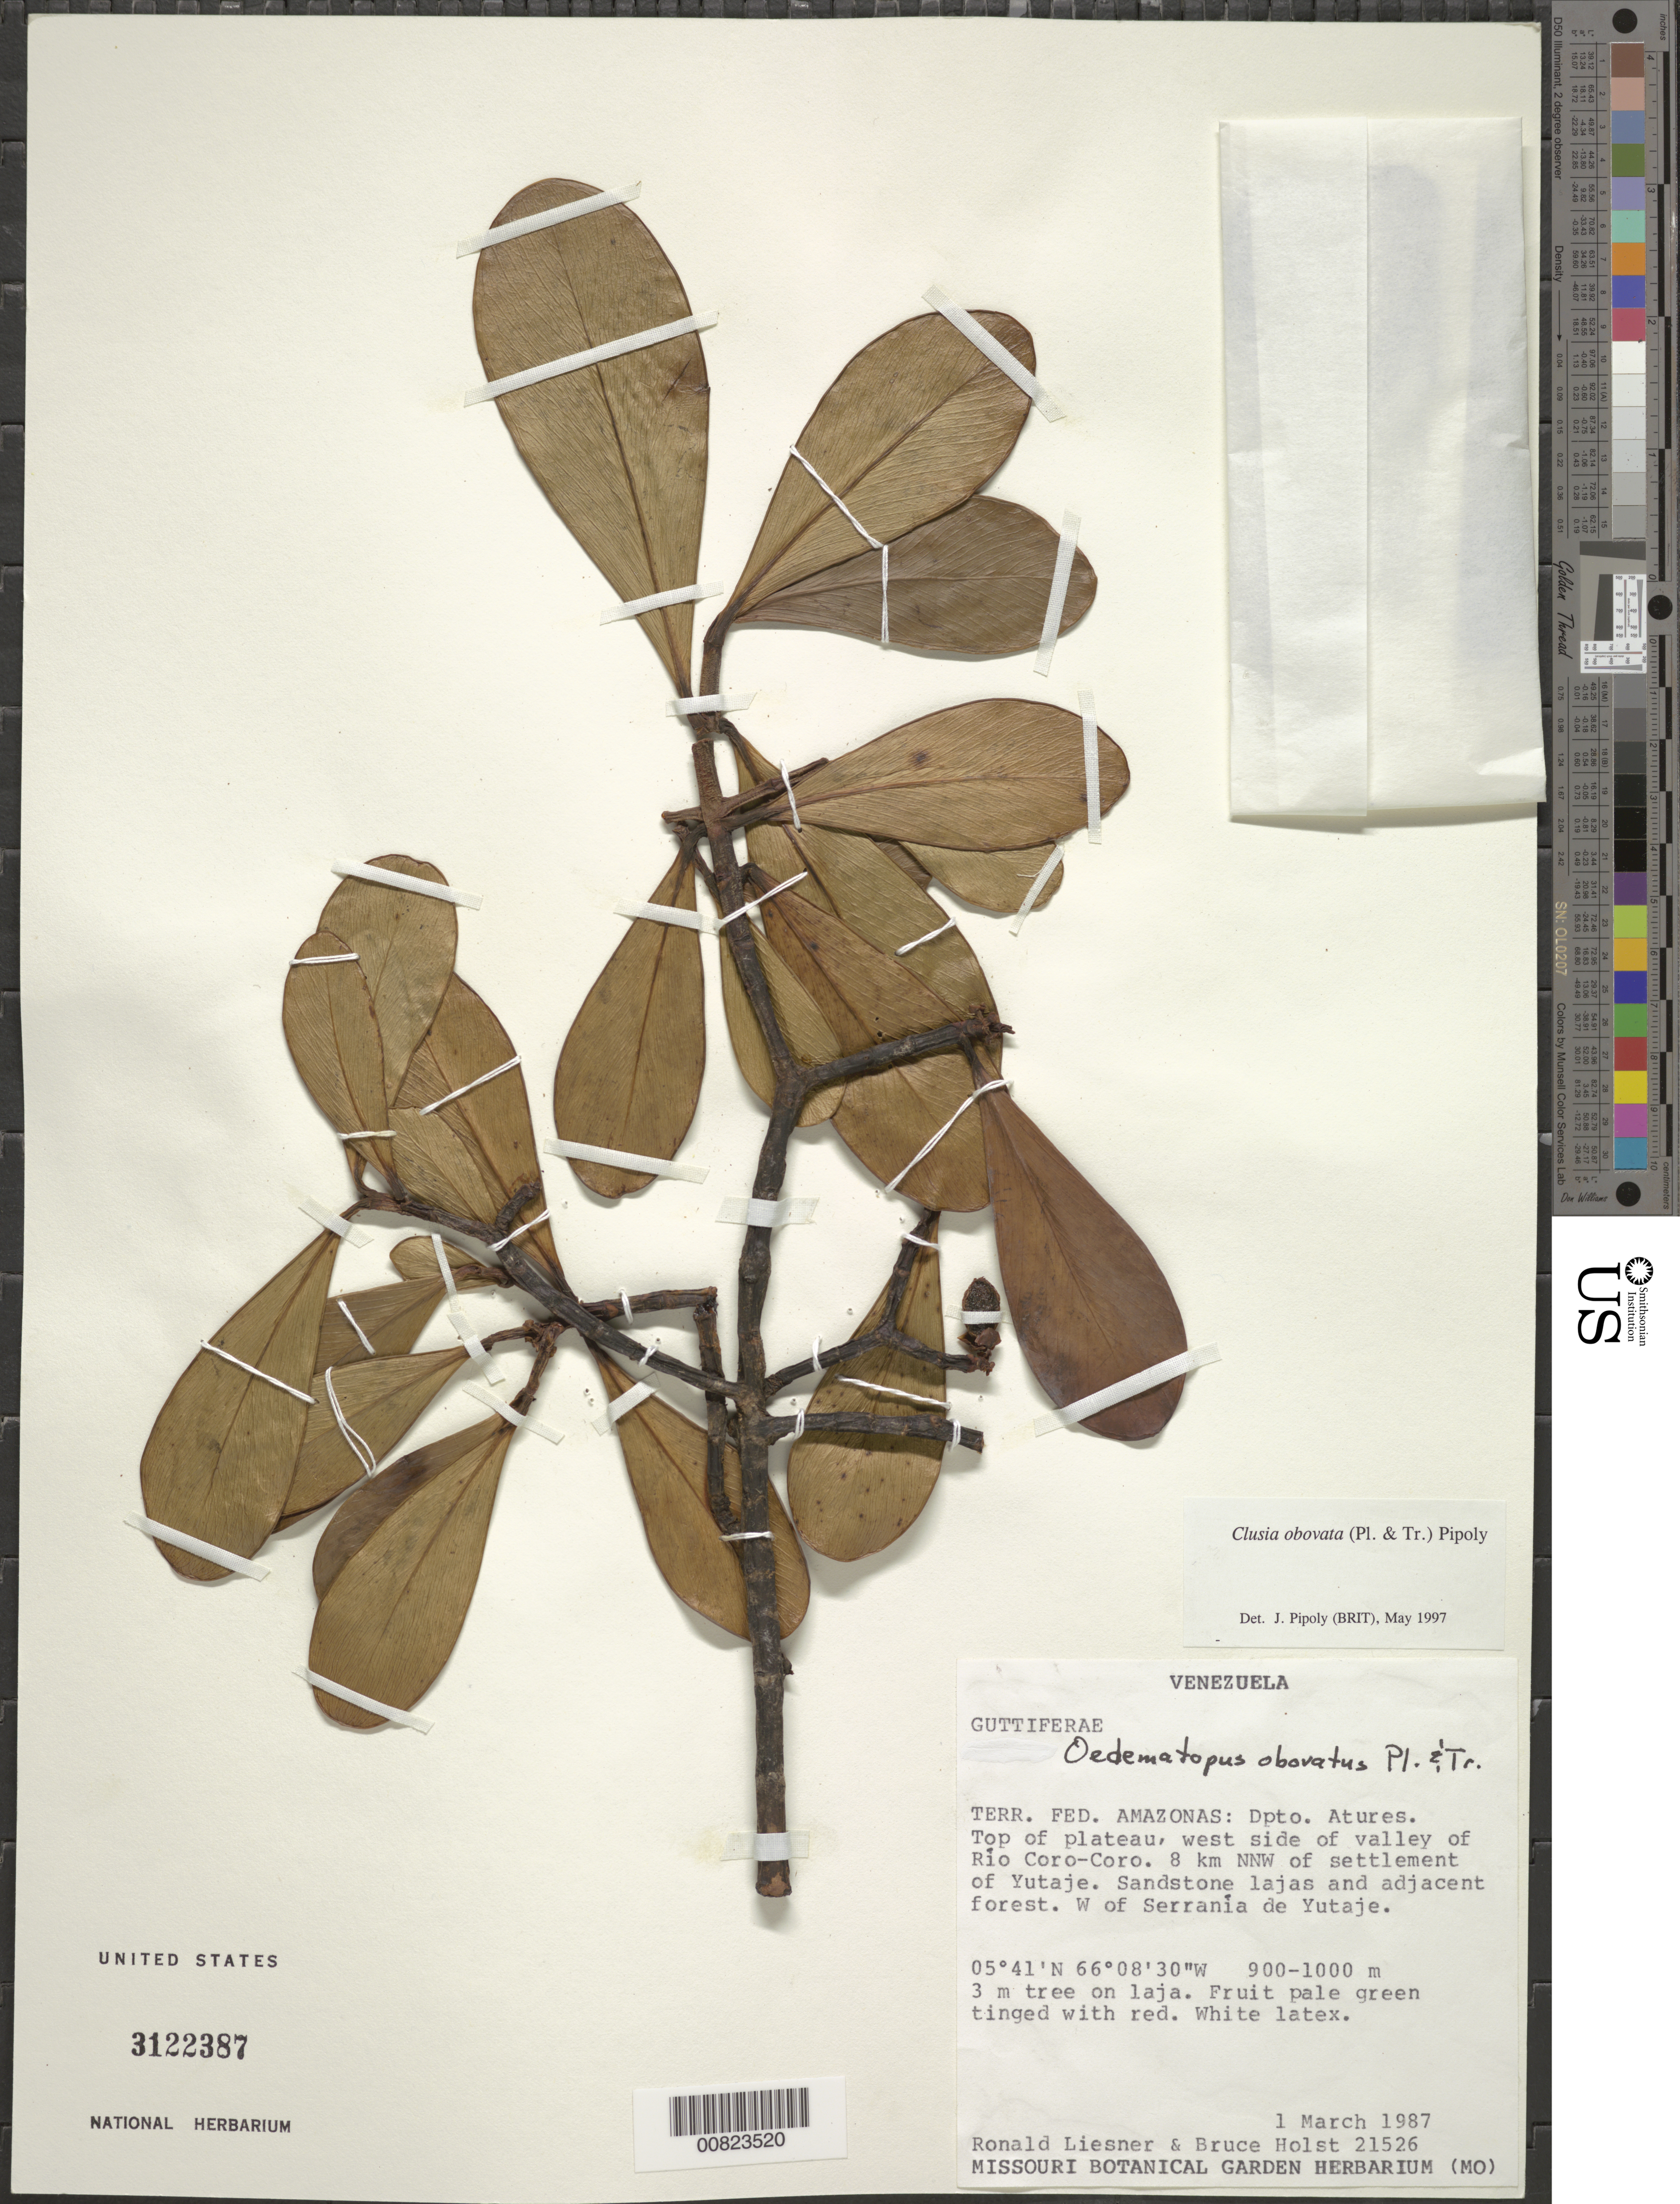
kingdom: Plantae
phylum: Tracheophyta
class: Magnoliopsida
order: Malpighiales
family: Clusiaceae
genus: Clusia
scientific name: Clusia obovata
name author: (Spruce ex Planch. & Triana) Pipoly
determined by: Pipoly, J. J., III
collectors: R. L. Liesner & B. Holst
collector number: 21526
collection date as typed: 1-Mar-87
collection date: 1987-03-01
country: Venezuela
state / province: Amazonas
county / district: Atures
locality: Río Coro-Coro, top of plateau, west side of valley, 8 km NNW of settlement of Yutajé; W of Serrania de Yutajé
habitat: Sandstone lajas and adjacent forest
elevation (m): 900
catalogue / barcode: US 3122387